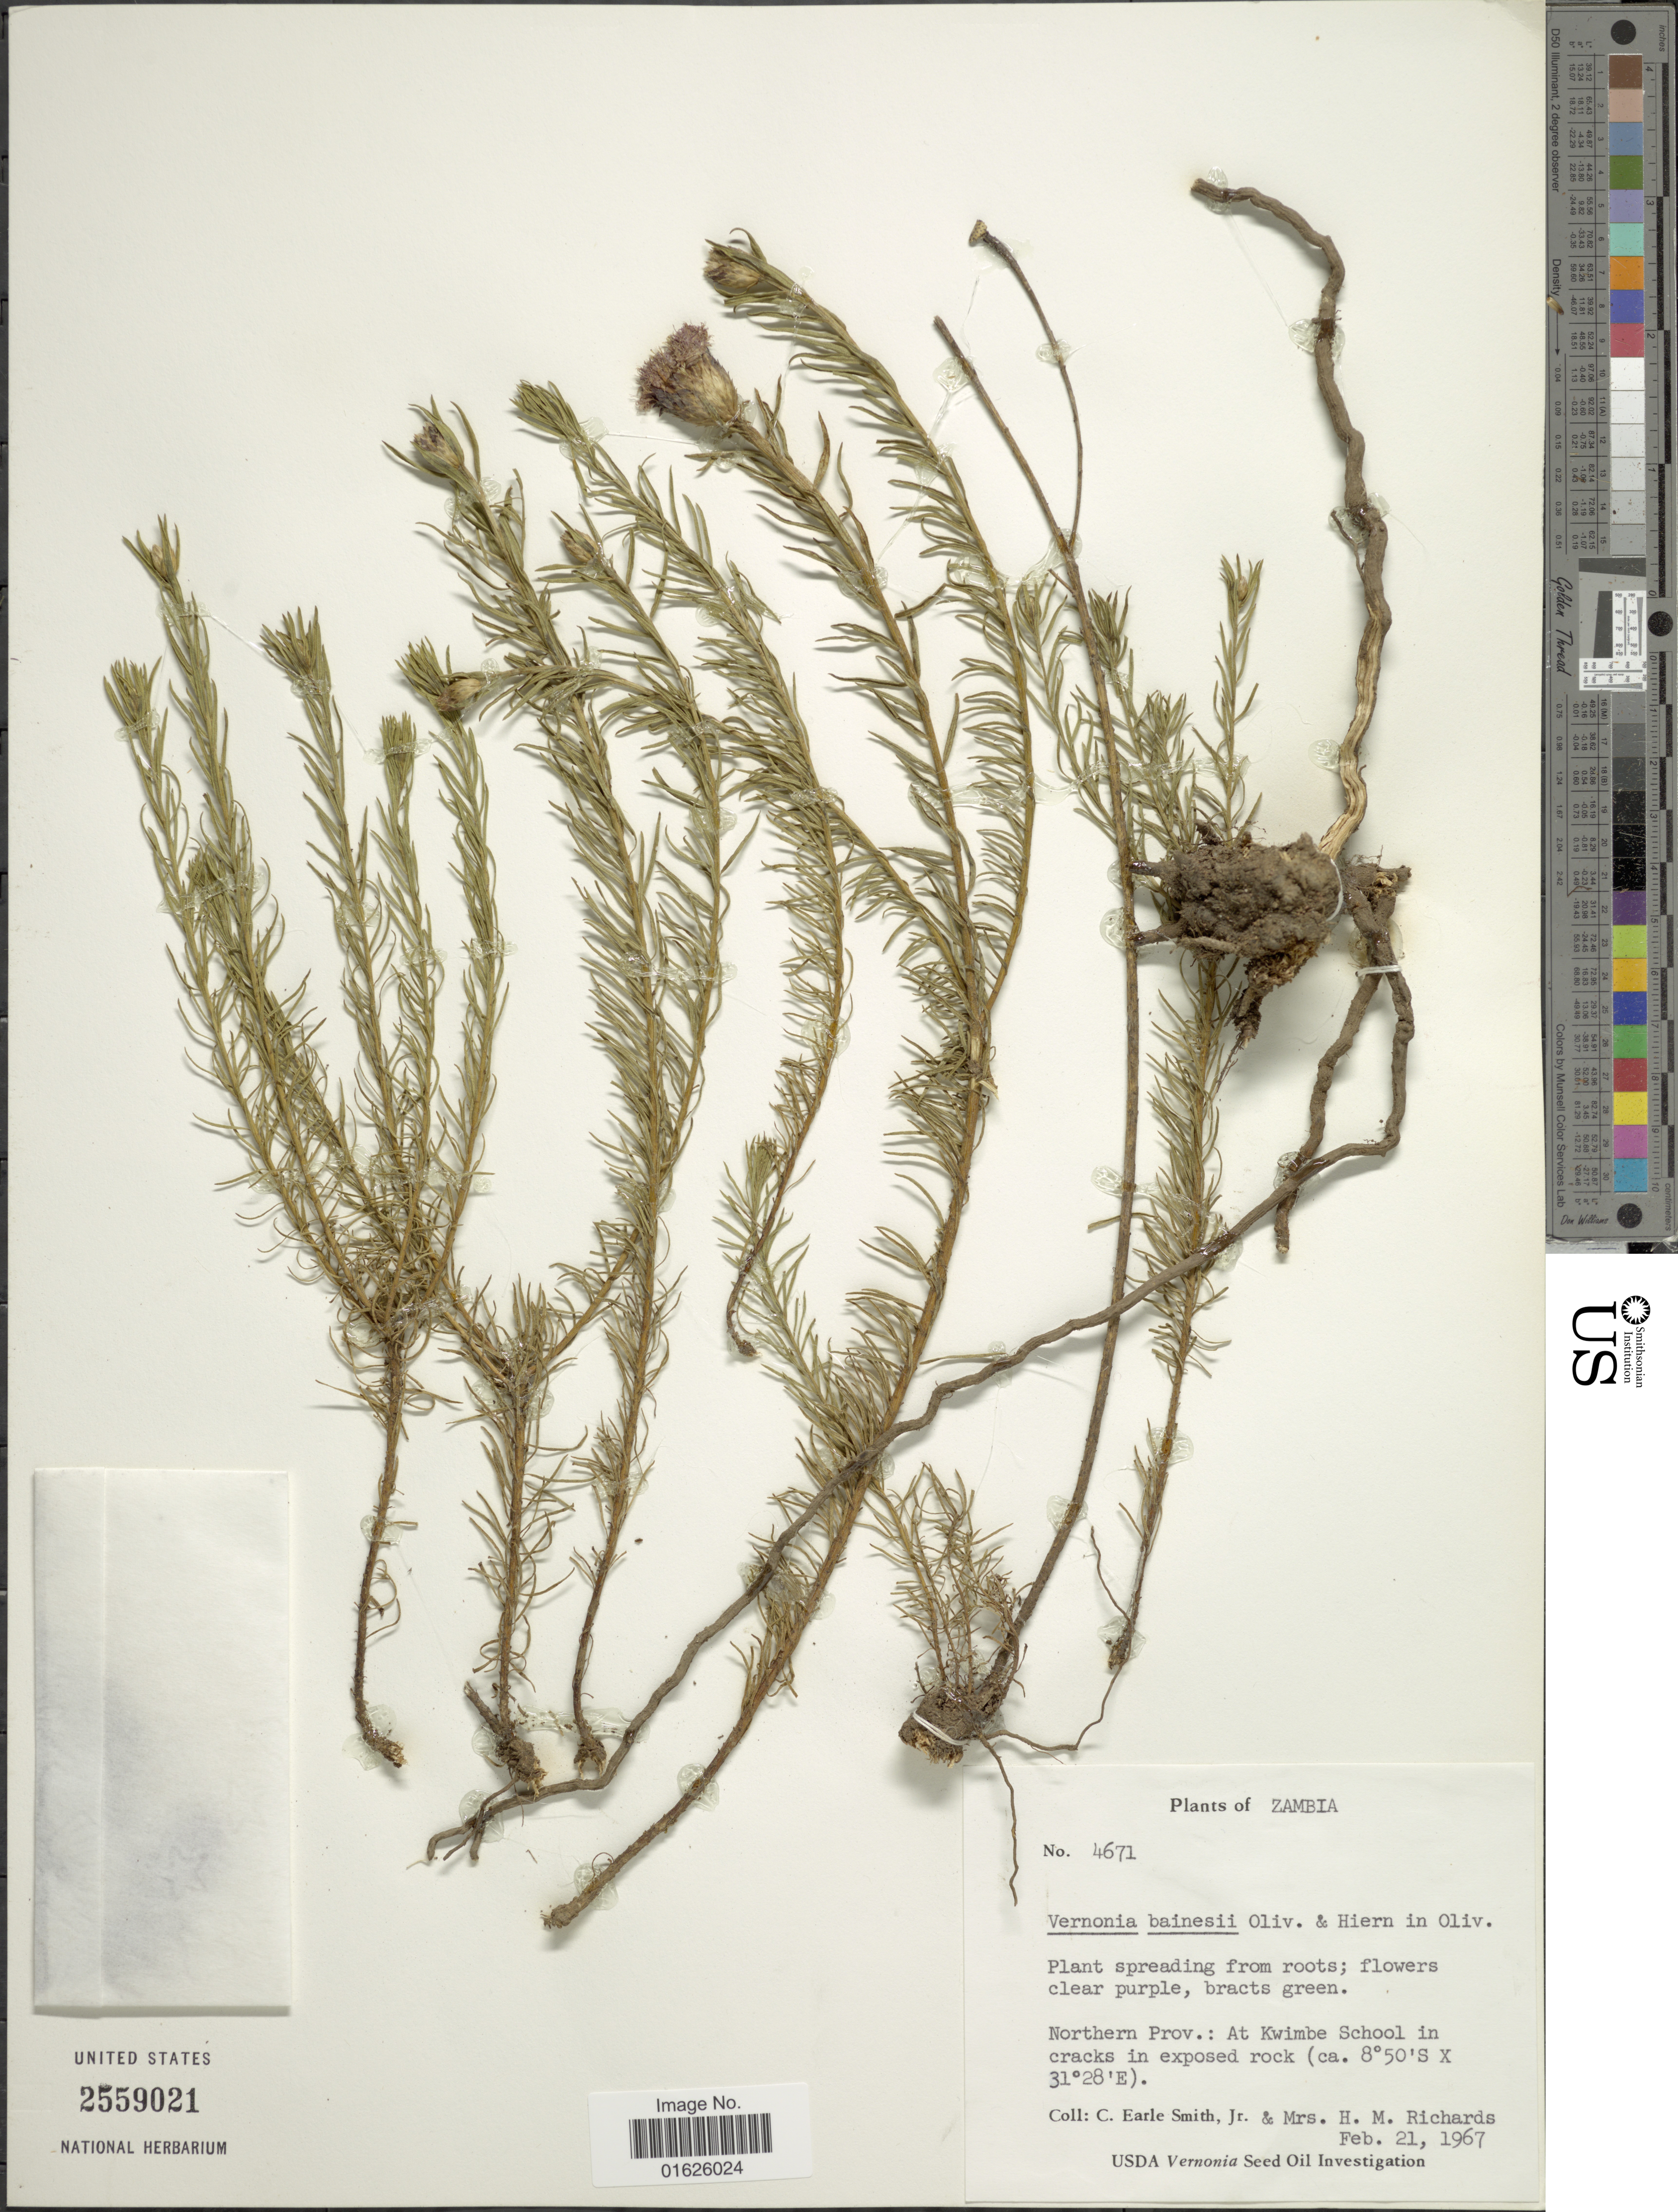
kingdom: Plantae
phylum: Tracheophyta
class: Magnoliopsida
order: Asterales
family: Asteraceae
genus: Polydora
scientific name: Polydora bainesii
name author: (Oliv. & Hiern) H. Rob.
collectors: C. E. Smith Jr. & H. Richards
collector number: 4671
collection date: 1967-02-21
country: Zambia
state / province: Northern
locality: Northern Prov.: At Kwimbe School in cracks in exposed rock.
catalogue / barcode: US 2559021